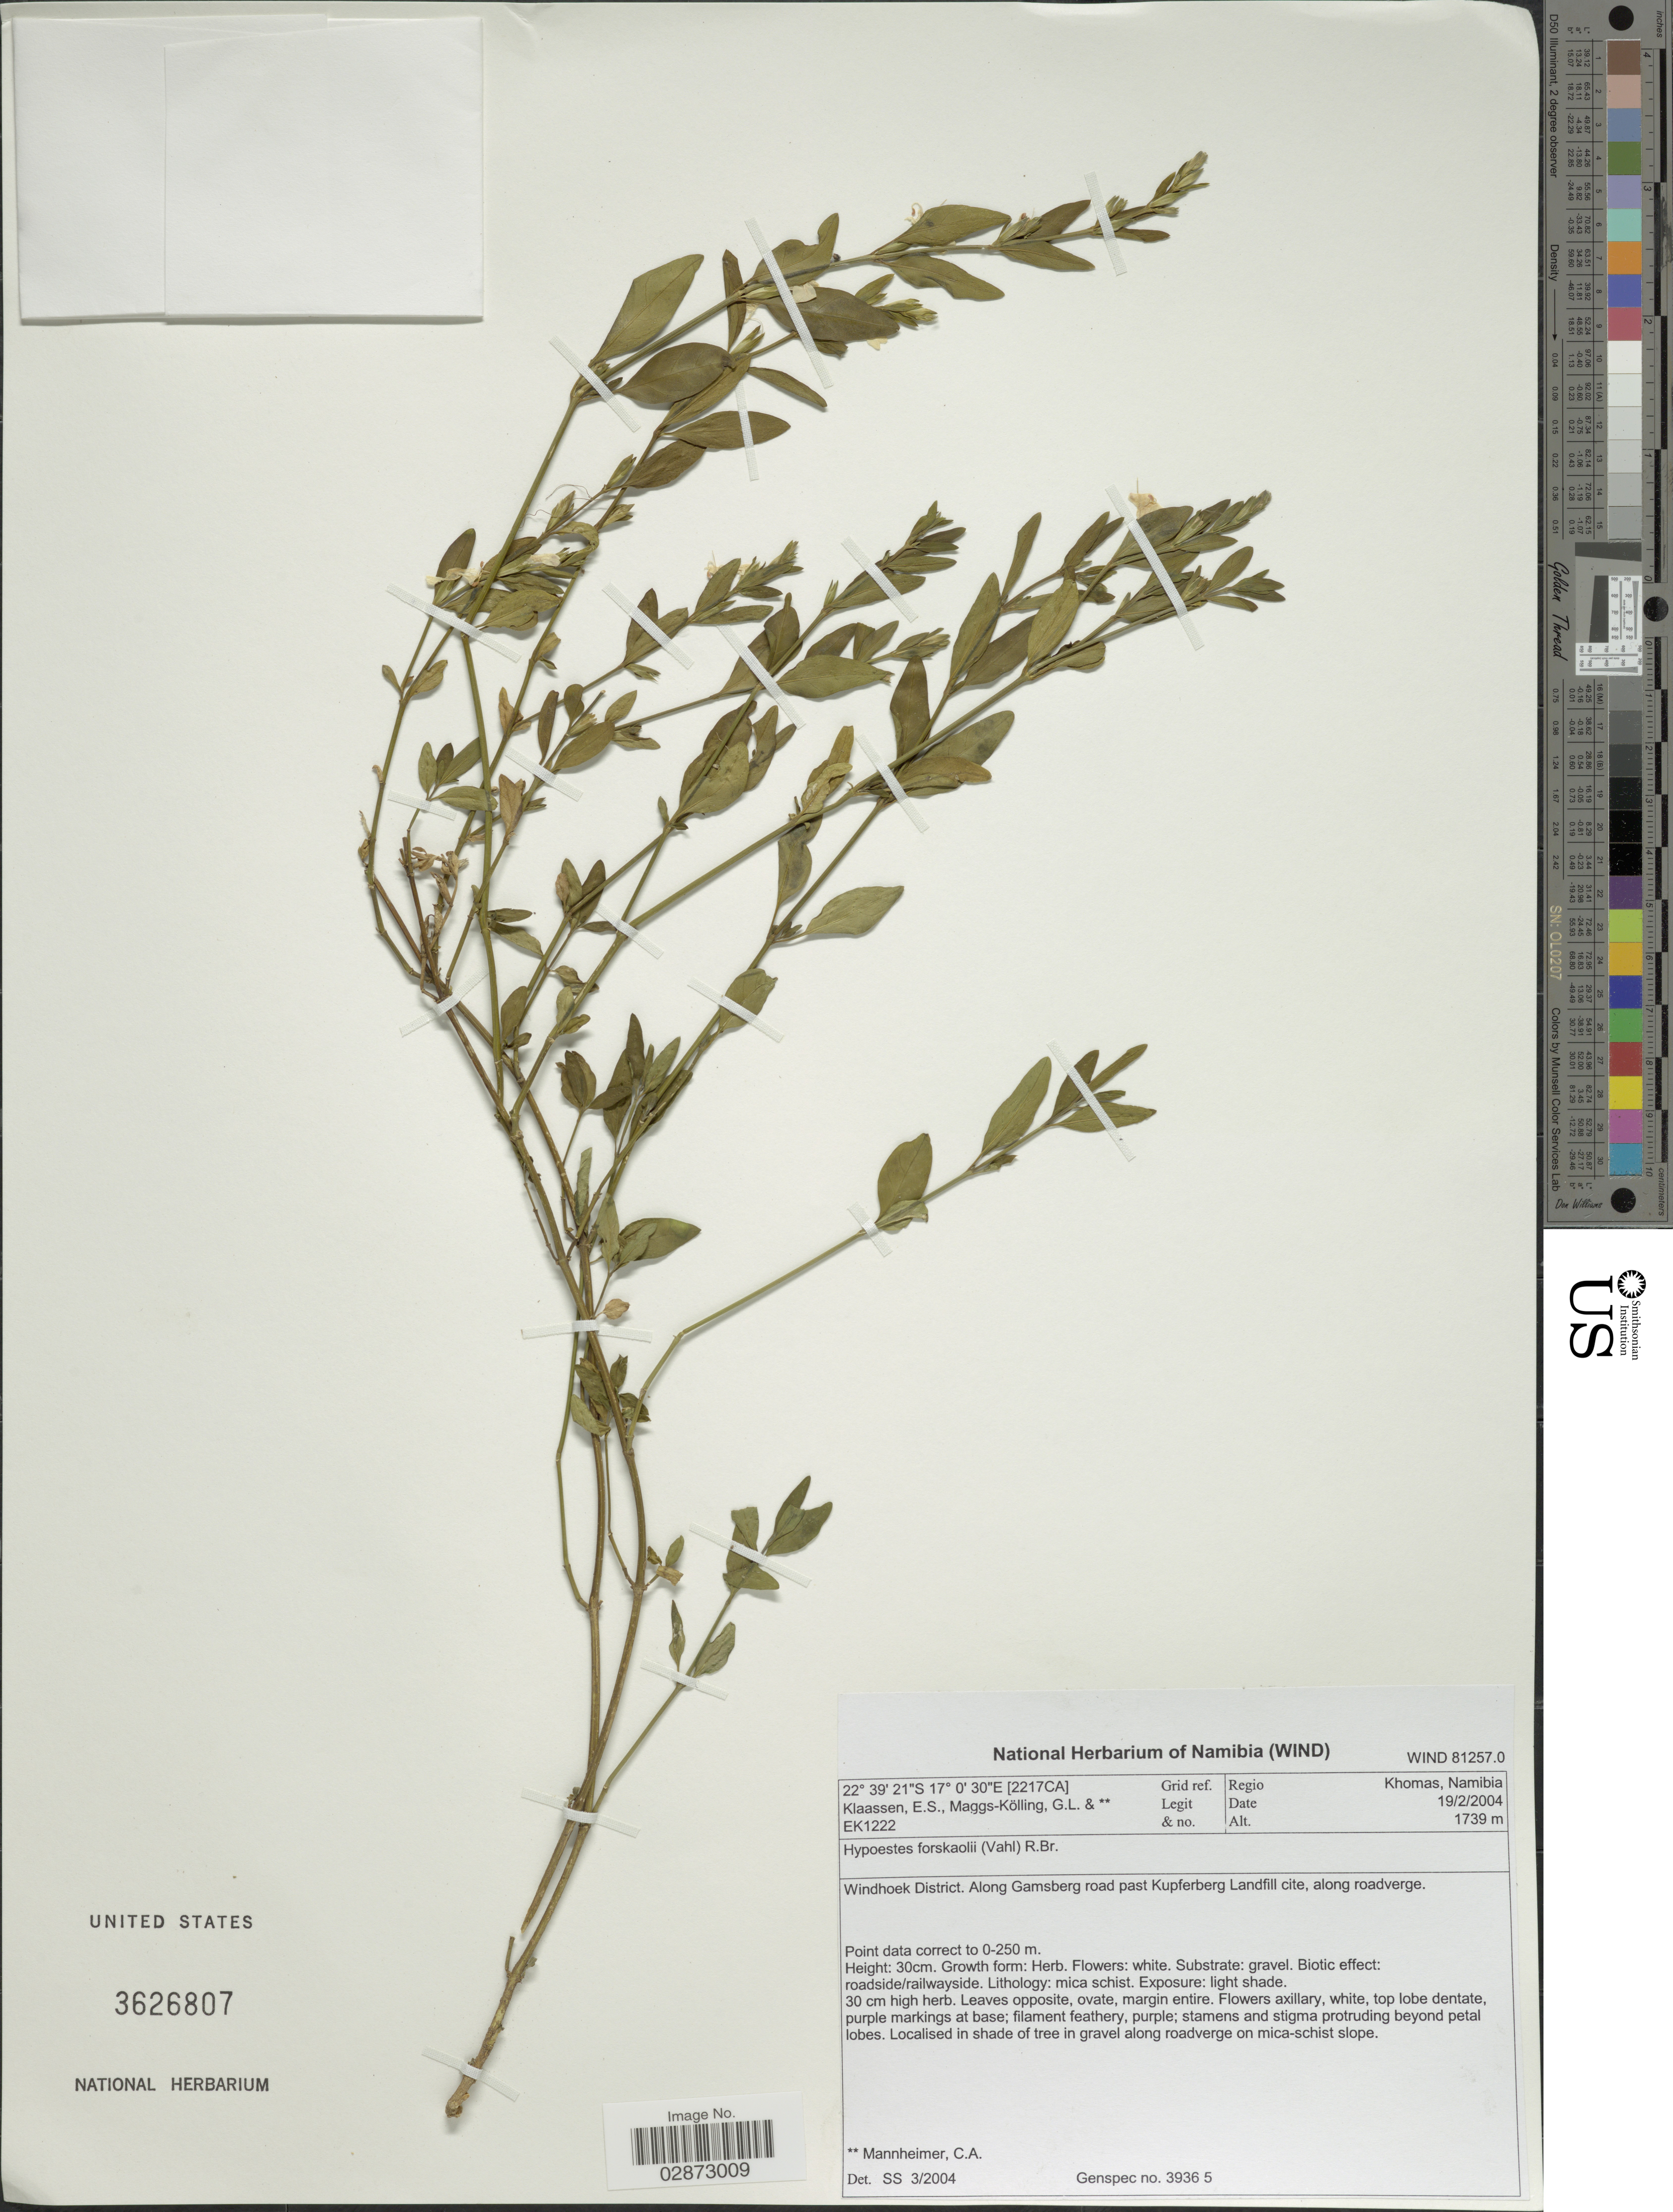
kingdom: Plantae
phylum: Tracheophyta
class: Magnoliopsida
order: Lamiales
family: Acanthaceae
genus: Hypoestes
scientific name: Hypoestes forsskaolii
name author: (Vahl) R. Br.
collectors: E. S. Klaassen, G. L. Maggs & C. A. Mannheimer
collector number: EK1222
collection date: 2004-02-19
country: Namibia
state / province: Khomas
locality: [2217CA] Grid ref. Regio Khomas. Windhoek District. Along Gamsberg road past Kupferberg Landfill cite, along roadverge.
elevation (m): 1739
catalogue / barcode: US 3626807